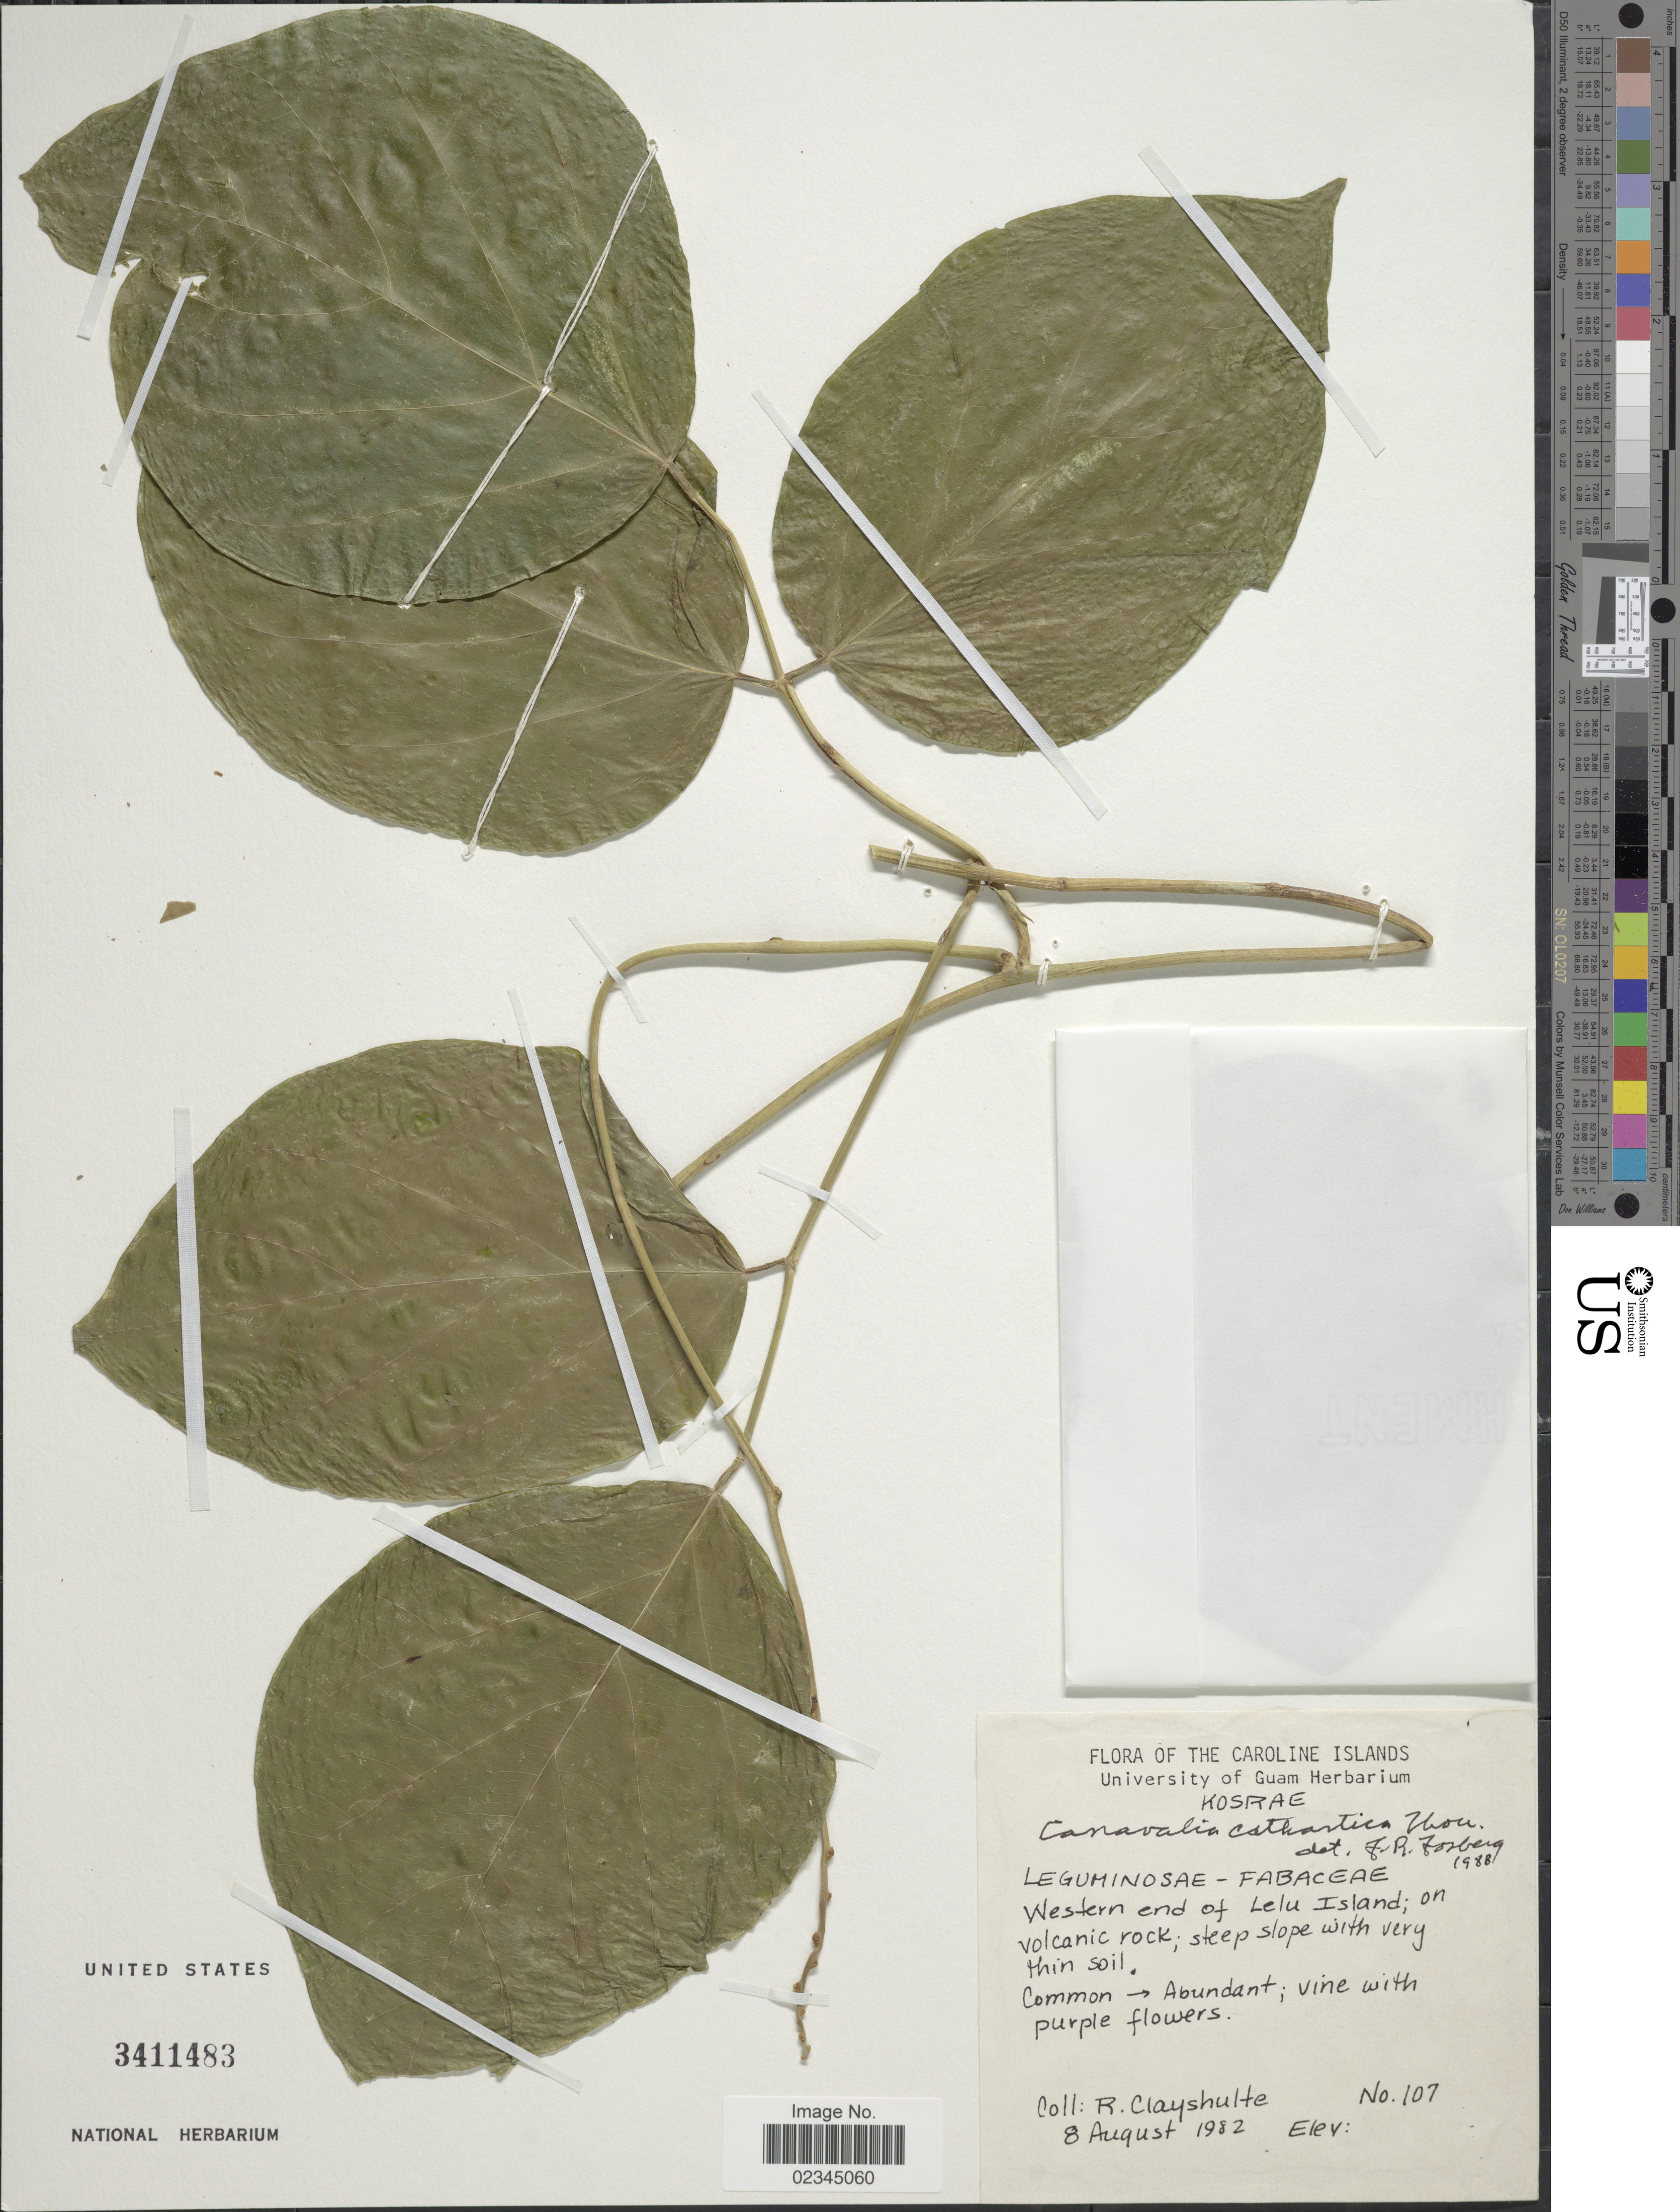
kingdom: Plantae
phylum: Tracheophyta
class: Magnoliopsida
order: Fabales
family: Fabaceae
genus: Canavalia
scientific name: Canavalia cathartica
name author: Thouars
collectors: R. Clayshulte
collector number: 107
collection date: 1982-08-08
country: Micronesia, Federated States of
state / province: Kosrae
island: Lelu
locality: Caroline Islands. Kosrae, Western end of Lelu Island; on volcanic rock.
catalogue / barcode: US 3411483